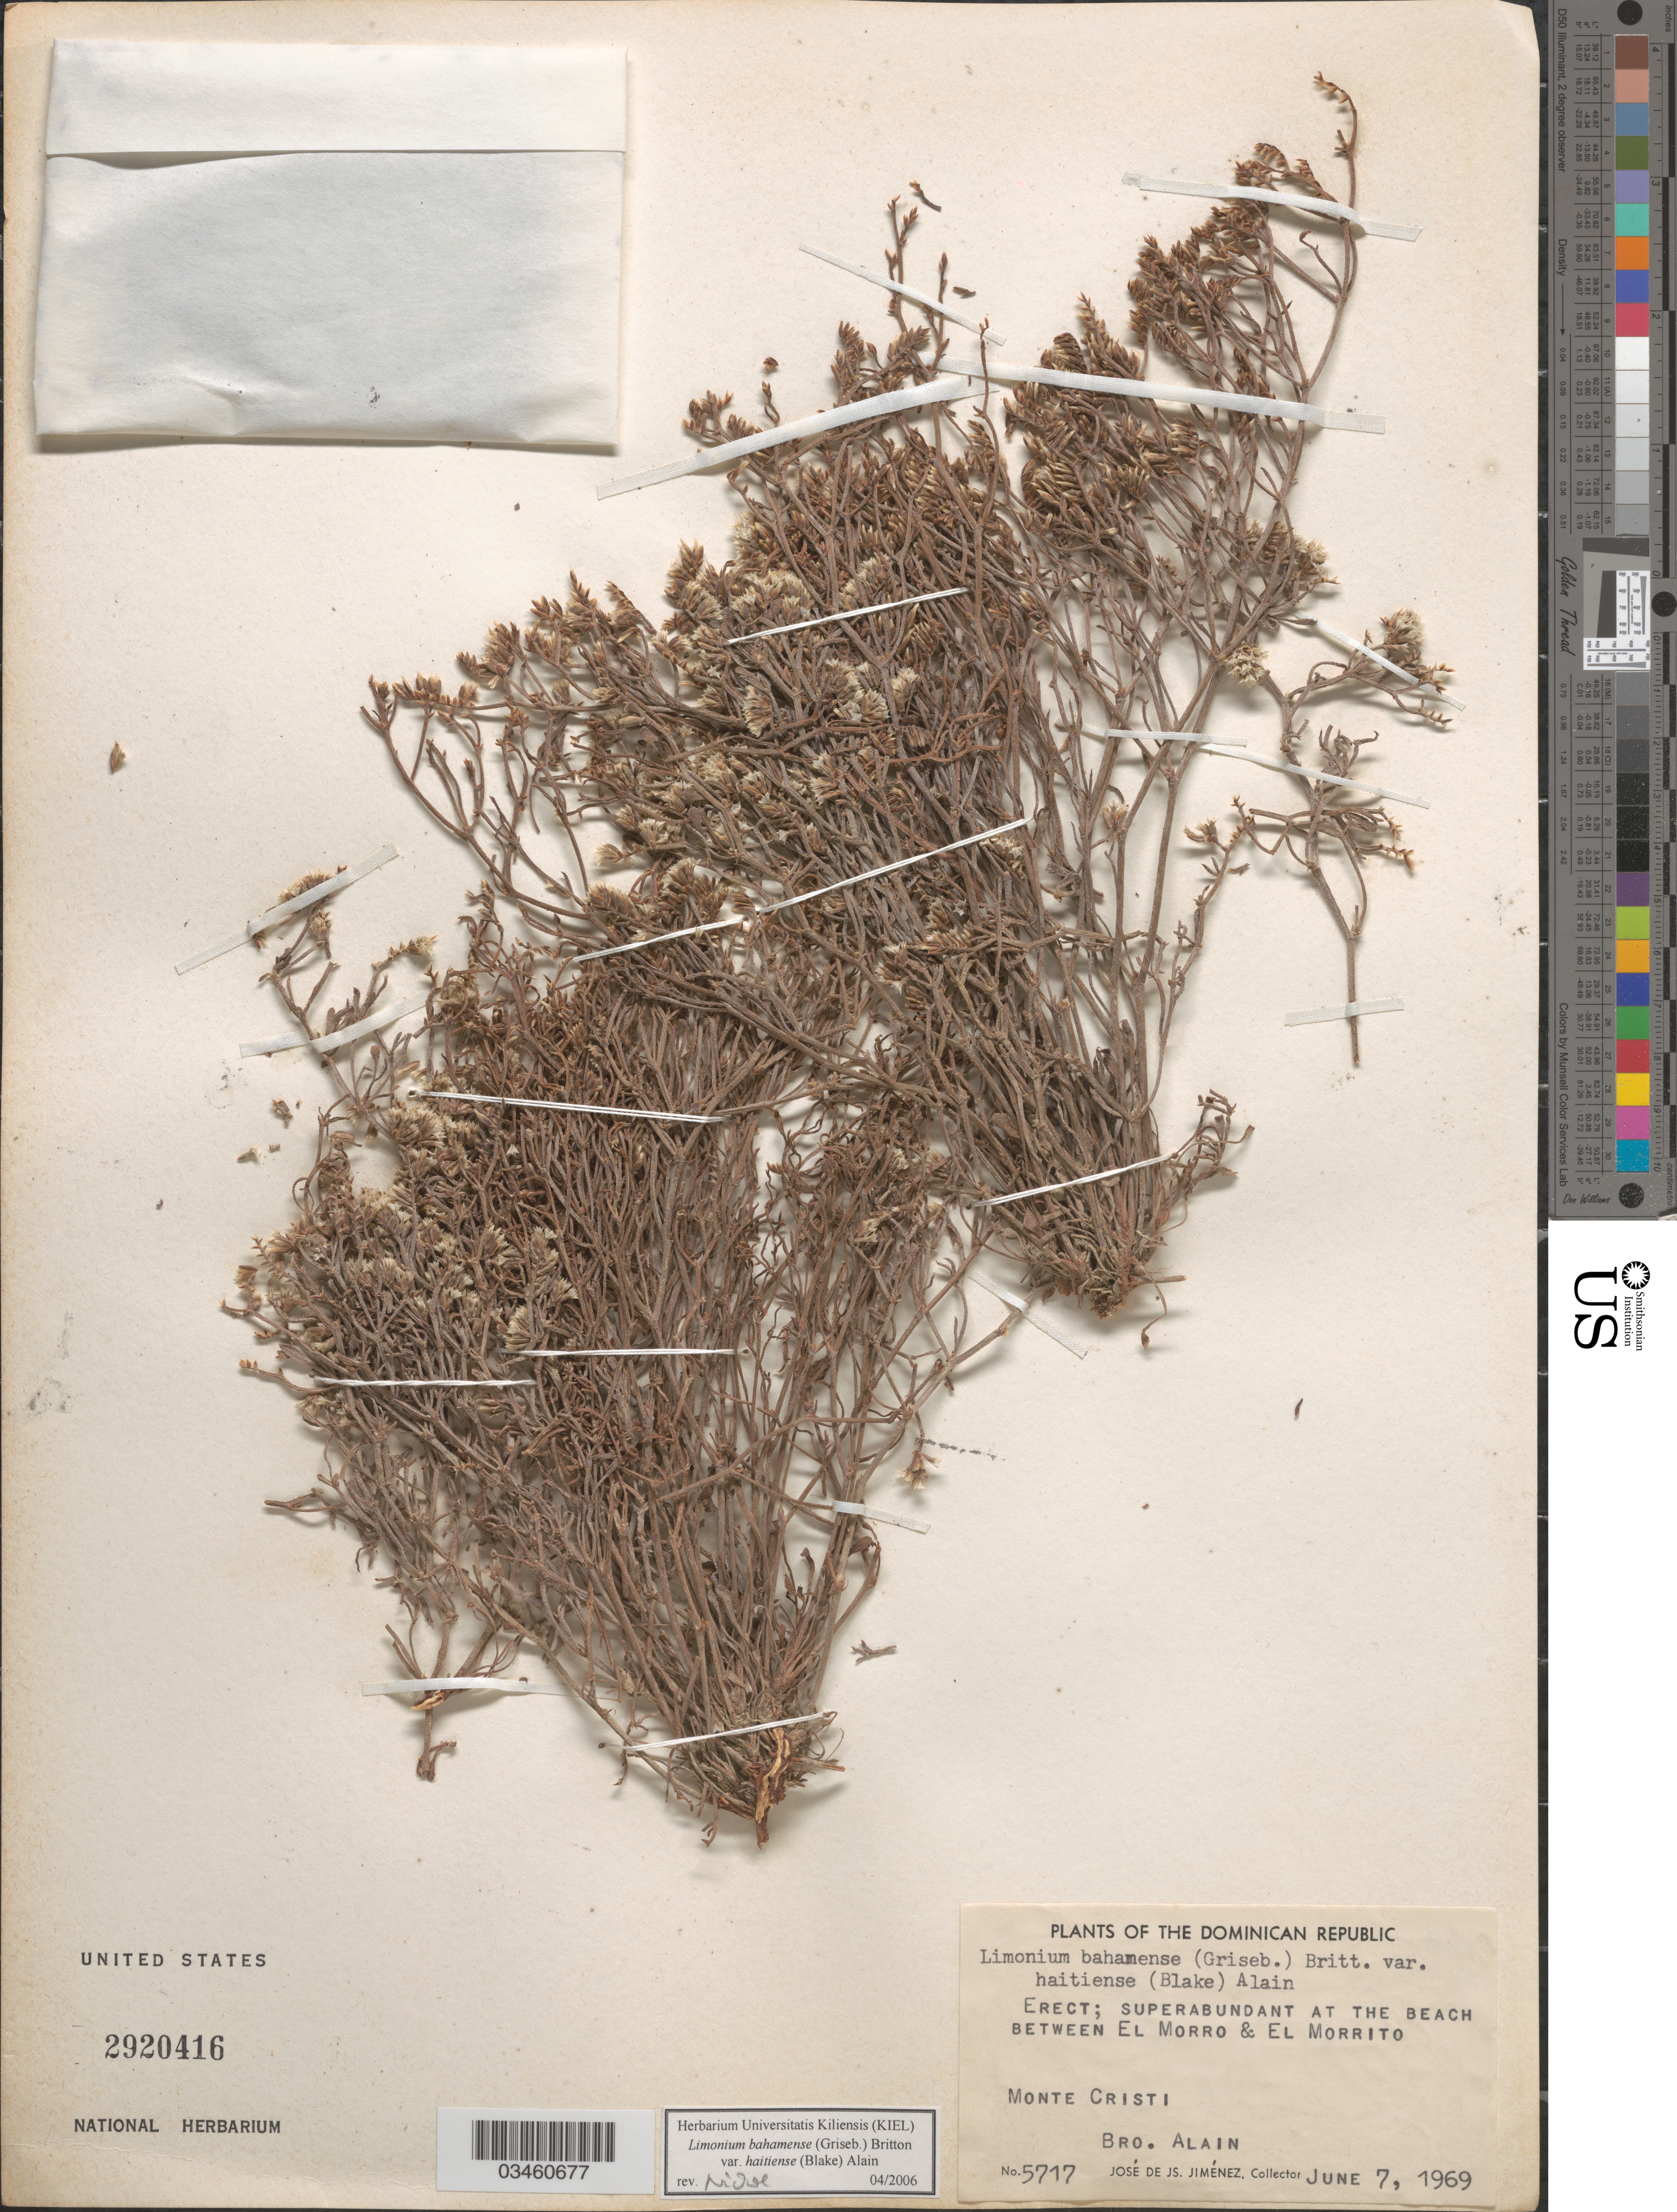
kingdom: Plantae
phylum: Tracheophyta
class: Magnoliopsida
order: Caryophyllales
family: Plumbaginaceae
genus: Limonium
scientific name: Limonium bahamense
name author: (Griseb.) Britton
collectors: J. de Jimenez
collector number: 5717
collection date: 1969-06-07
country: Dominican Republic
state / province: Monte Cristi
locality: Monte Cristi, Dominican Republic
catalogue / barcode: US 2920416